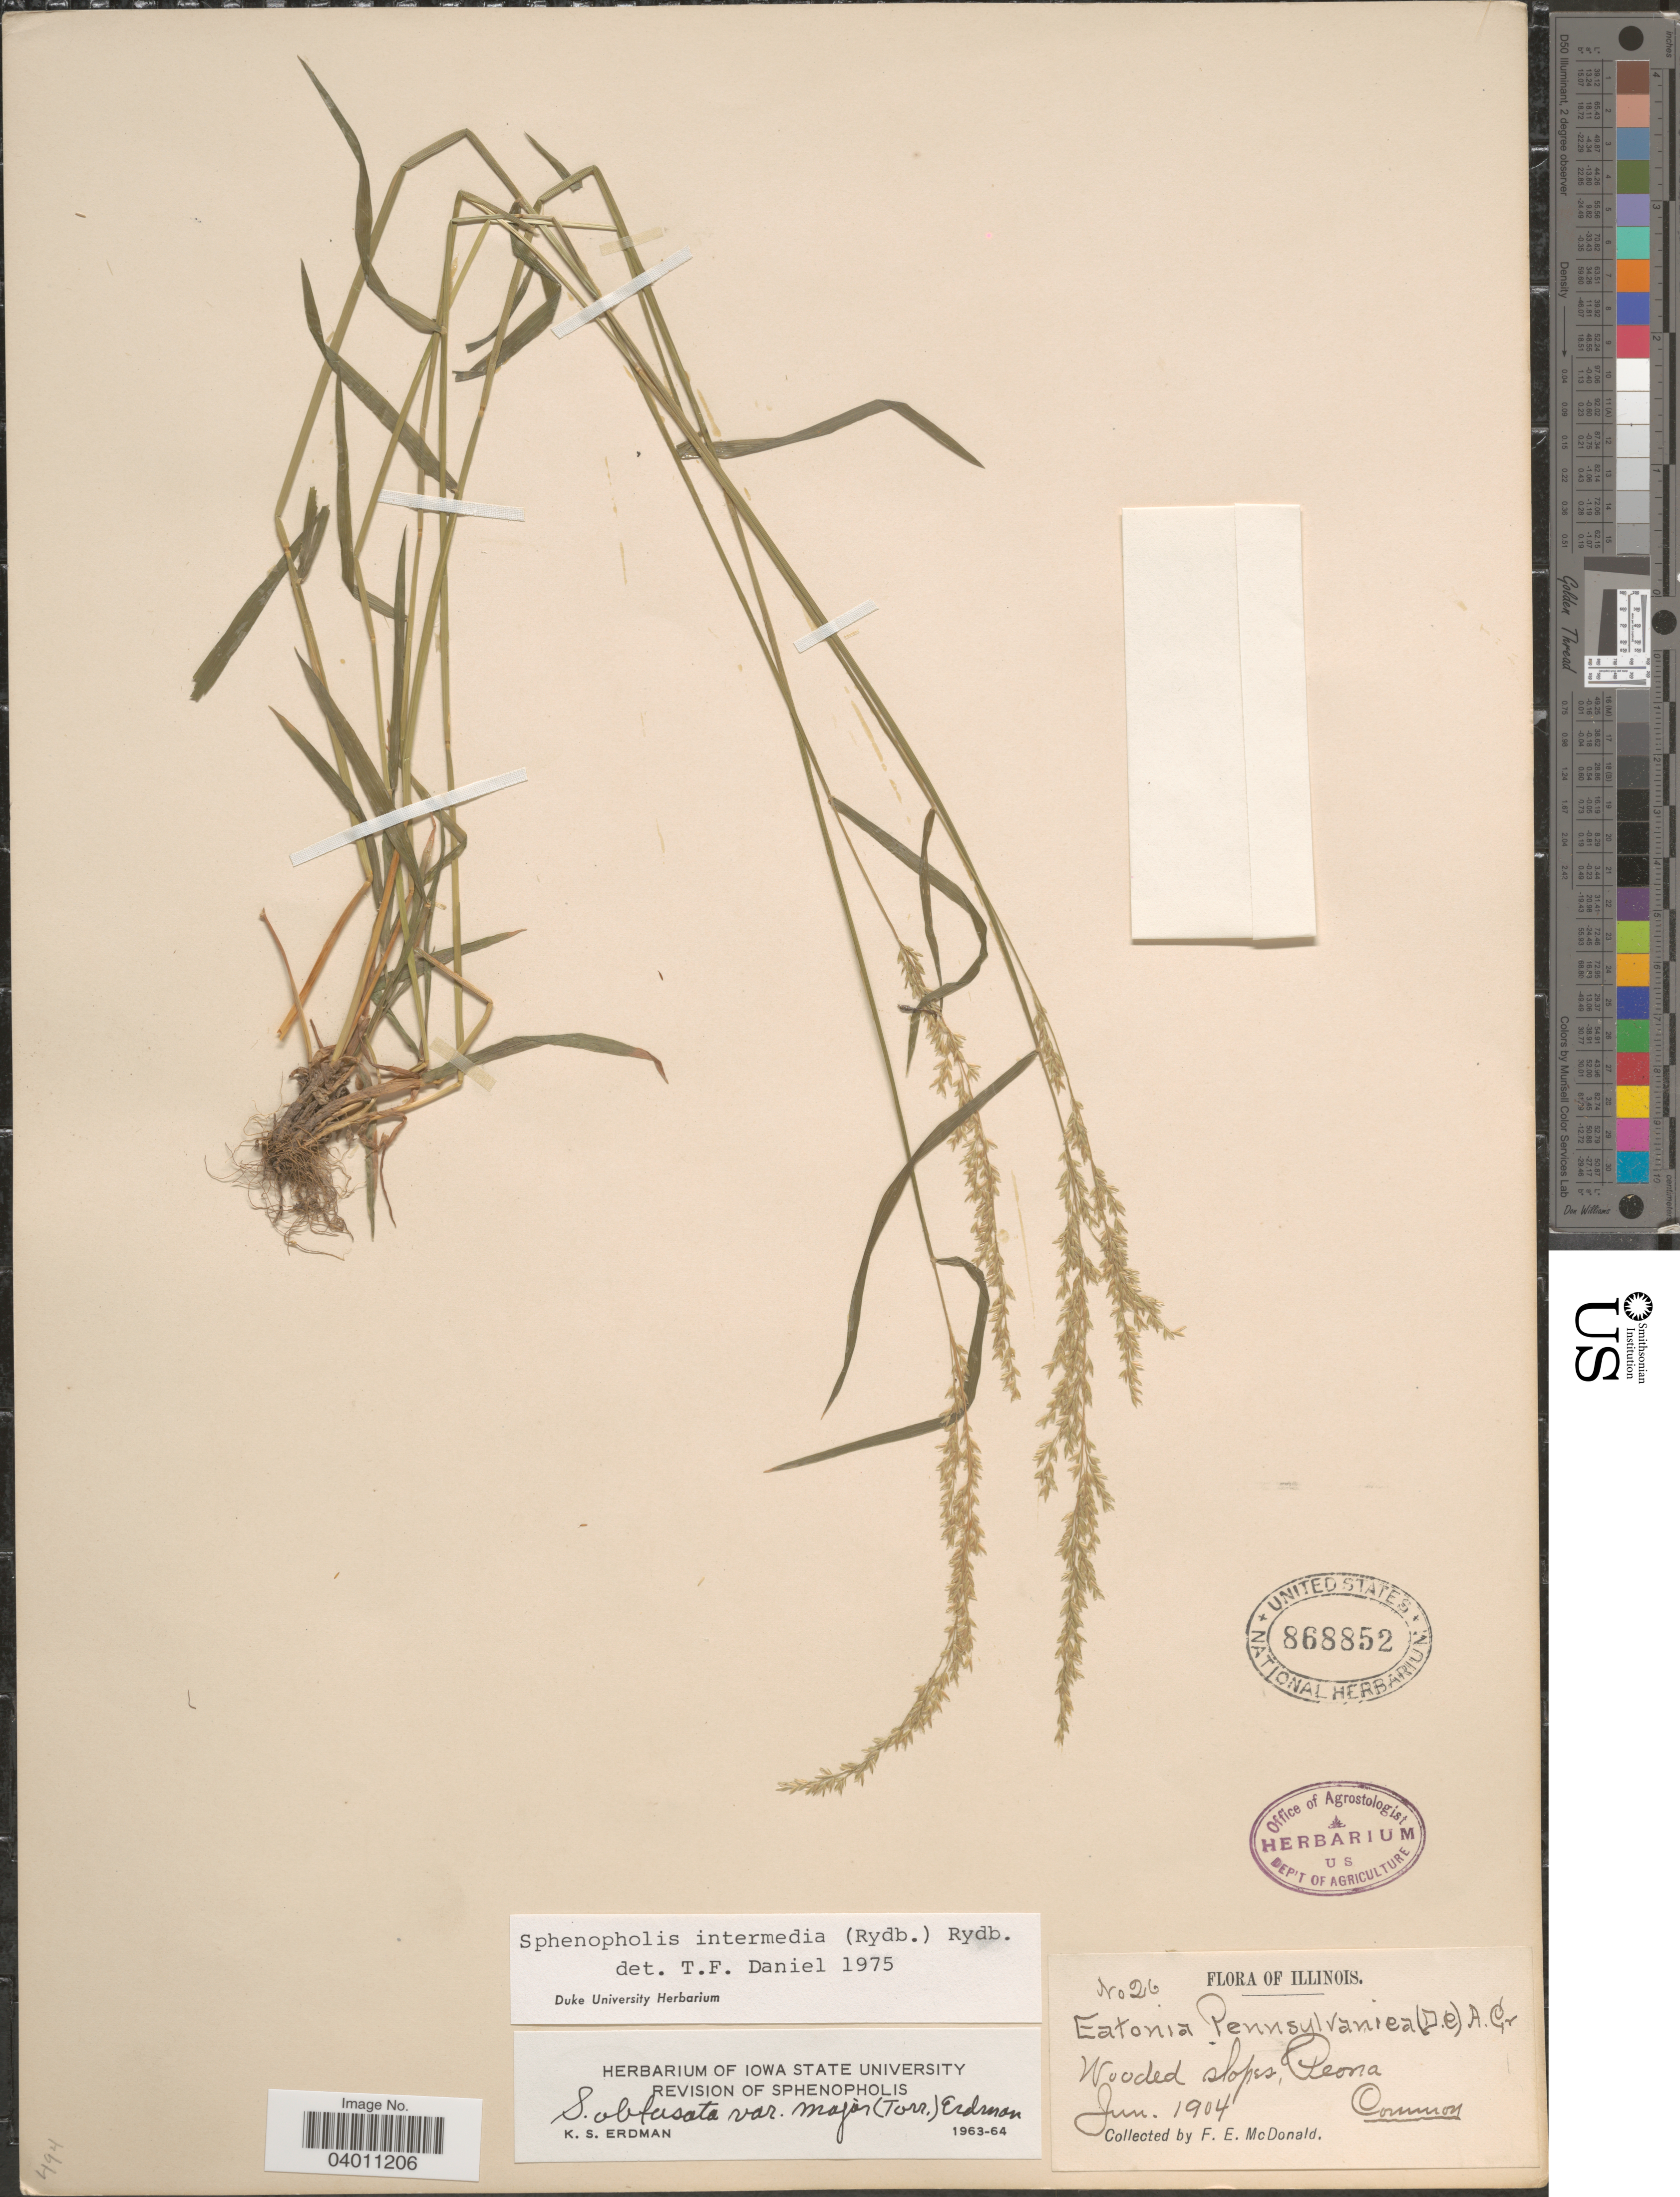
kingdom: Plantae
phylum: Tracheophyta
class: Liliopsida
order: Poales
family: Poaceae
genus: Sphenopholis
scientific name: Sphenopholis intermedia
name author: (Rydb.) Rydb.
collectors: F. E. McDonald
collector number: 26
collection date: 1904-06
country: United States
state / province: Illinois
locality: Wooded slopes, Peoria.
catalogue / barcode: US 868852